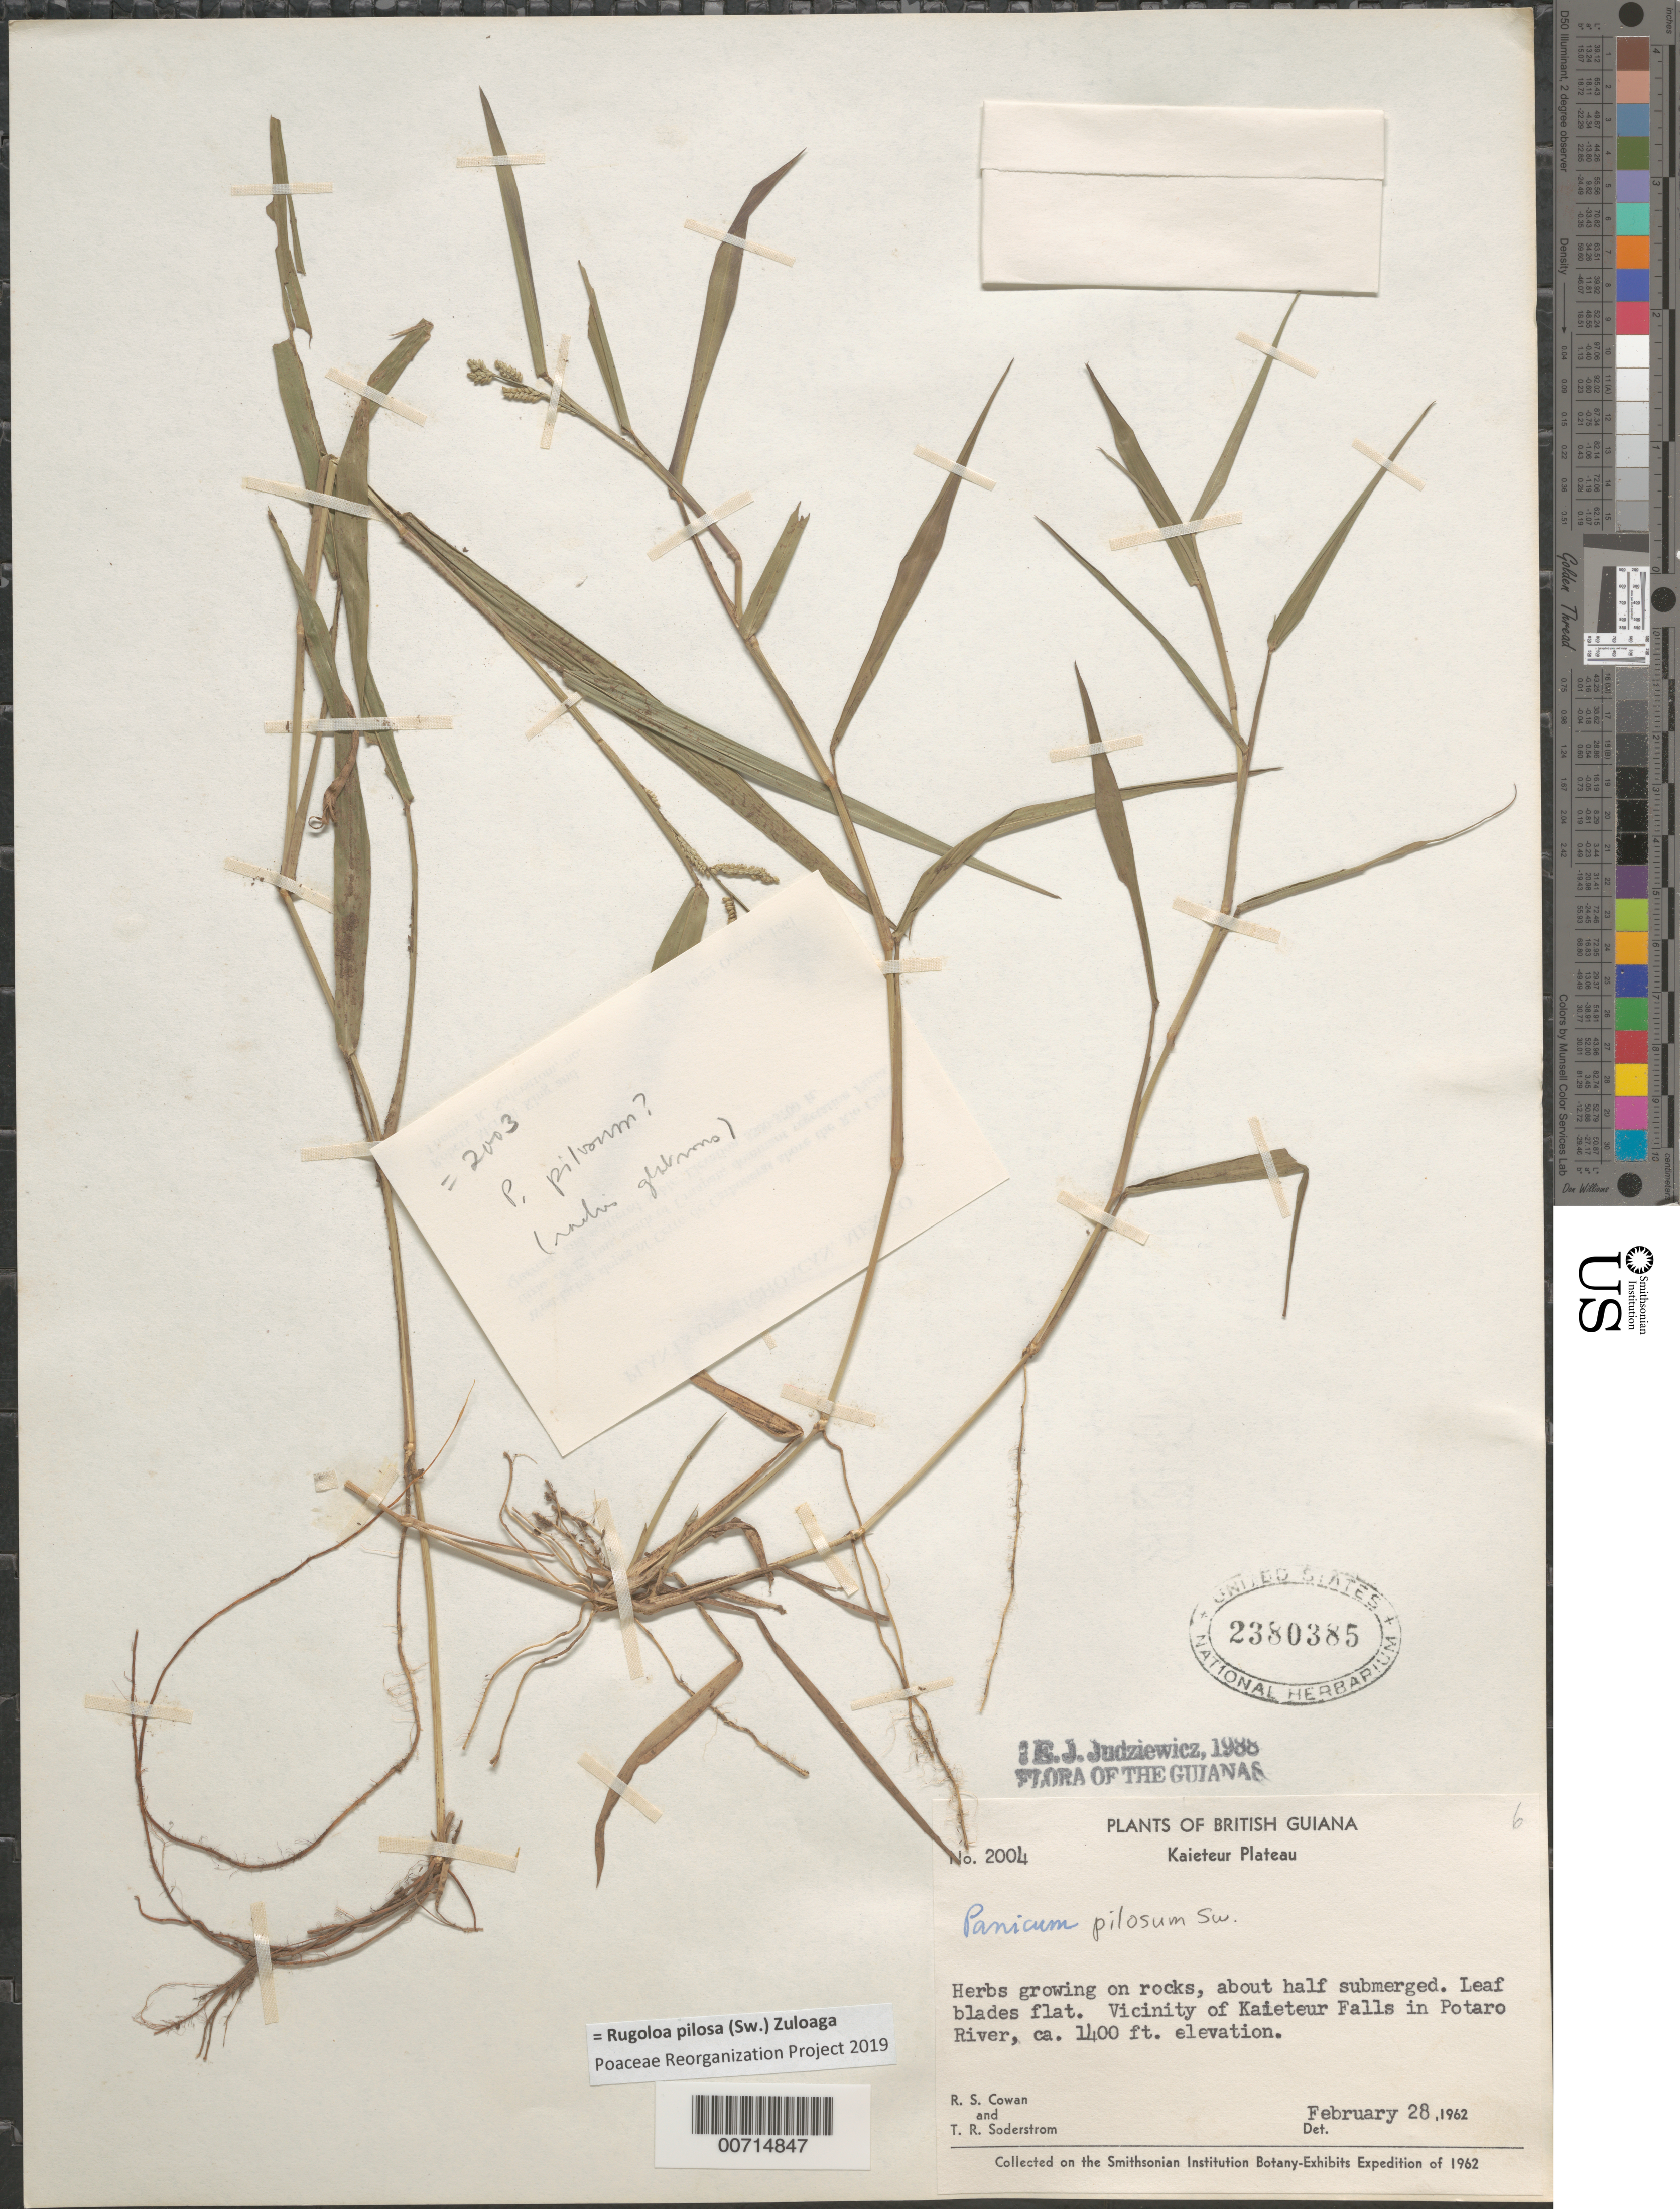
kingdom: Plantae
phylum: Tracheophyta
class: Liliopsida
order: Poales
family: Poaceae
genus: Panicum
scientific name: Panicum pilosum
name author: Sw.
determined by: Judziewicz, E. J.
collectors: R. S. Cowan & T. R. Soderstrom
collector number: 2004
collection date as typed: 28-Feb-62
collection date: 1962-02-28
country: Guyana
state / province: Potaro-Siparuni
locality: Kaieteur Falls, Potaro R.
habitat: Growing on rocks, about 1/2 submerged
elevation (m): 427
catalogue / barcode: US 2380385